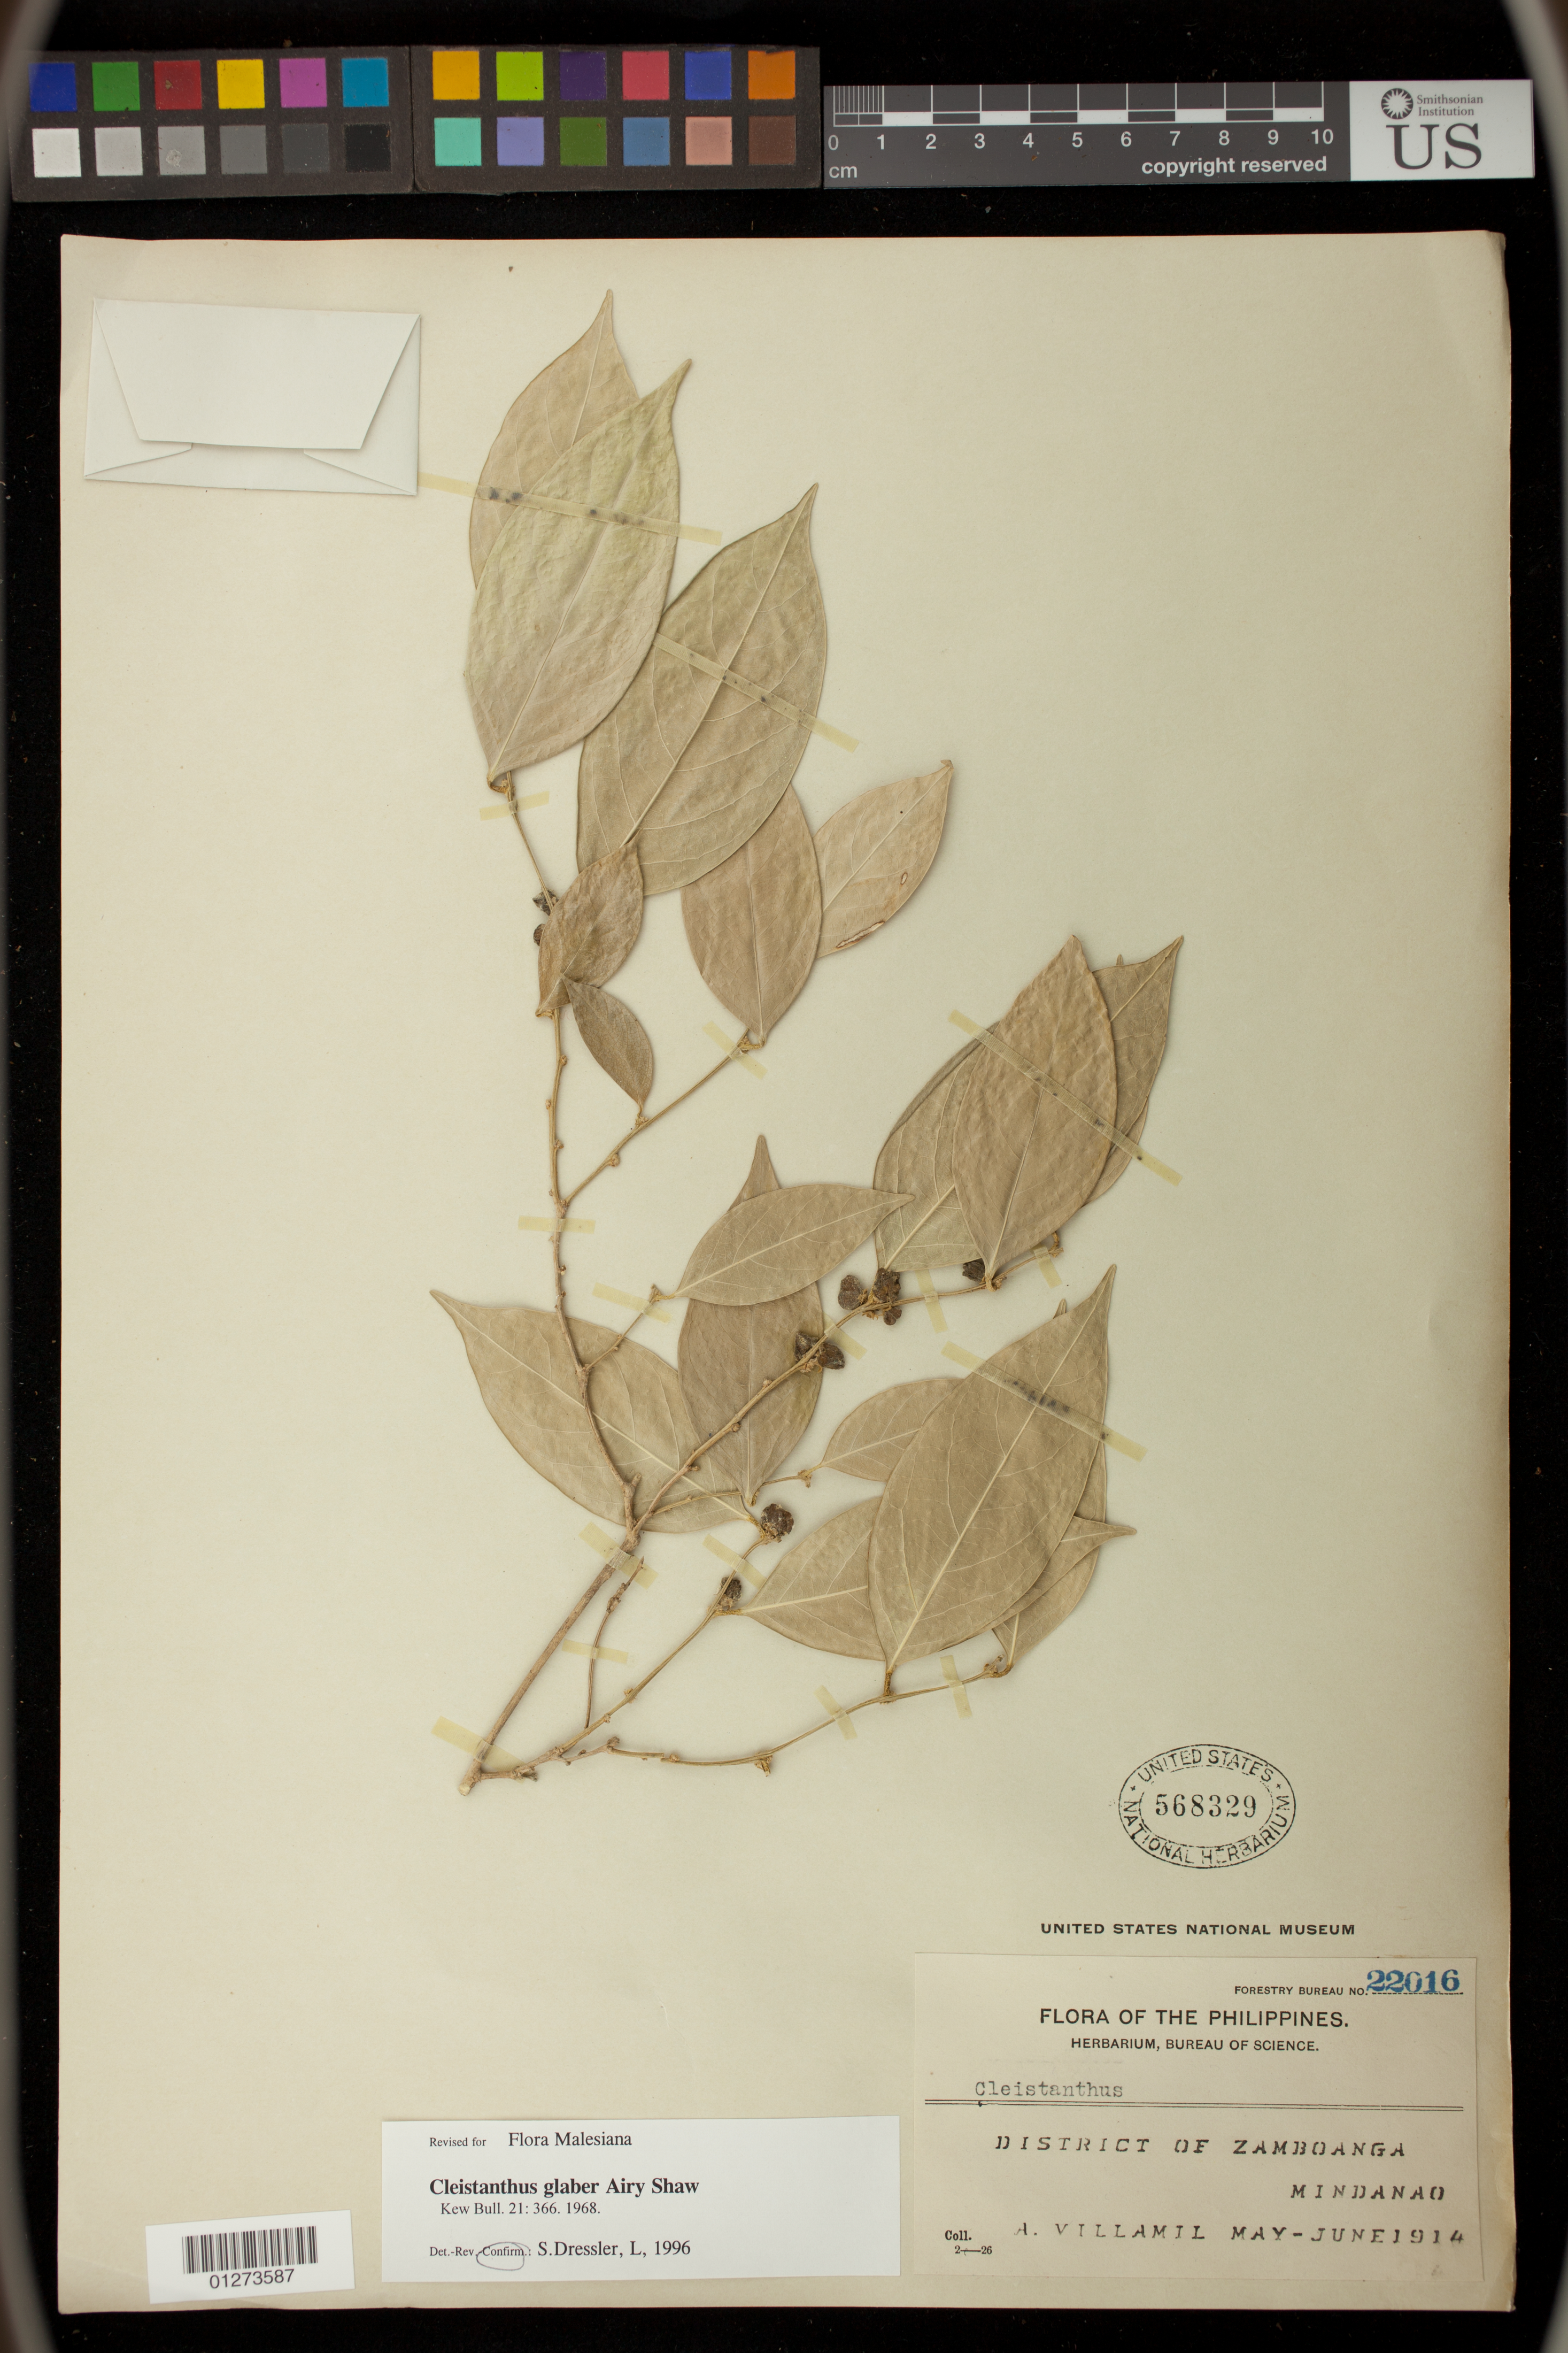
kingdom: Plantae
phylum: Tracheophyta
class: Magnoliopsida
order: Malpighiales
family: Phyllanthaceae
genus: Cleistanthus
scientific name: Cleistanthus glaber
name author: Airy Shaw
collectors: A. Villamil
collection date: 1914-05/1914-06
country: Philippines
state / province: Zamboanga Peninsula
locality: District of Zamboanga,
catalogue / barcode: US 568329